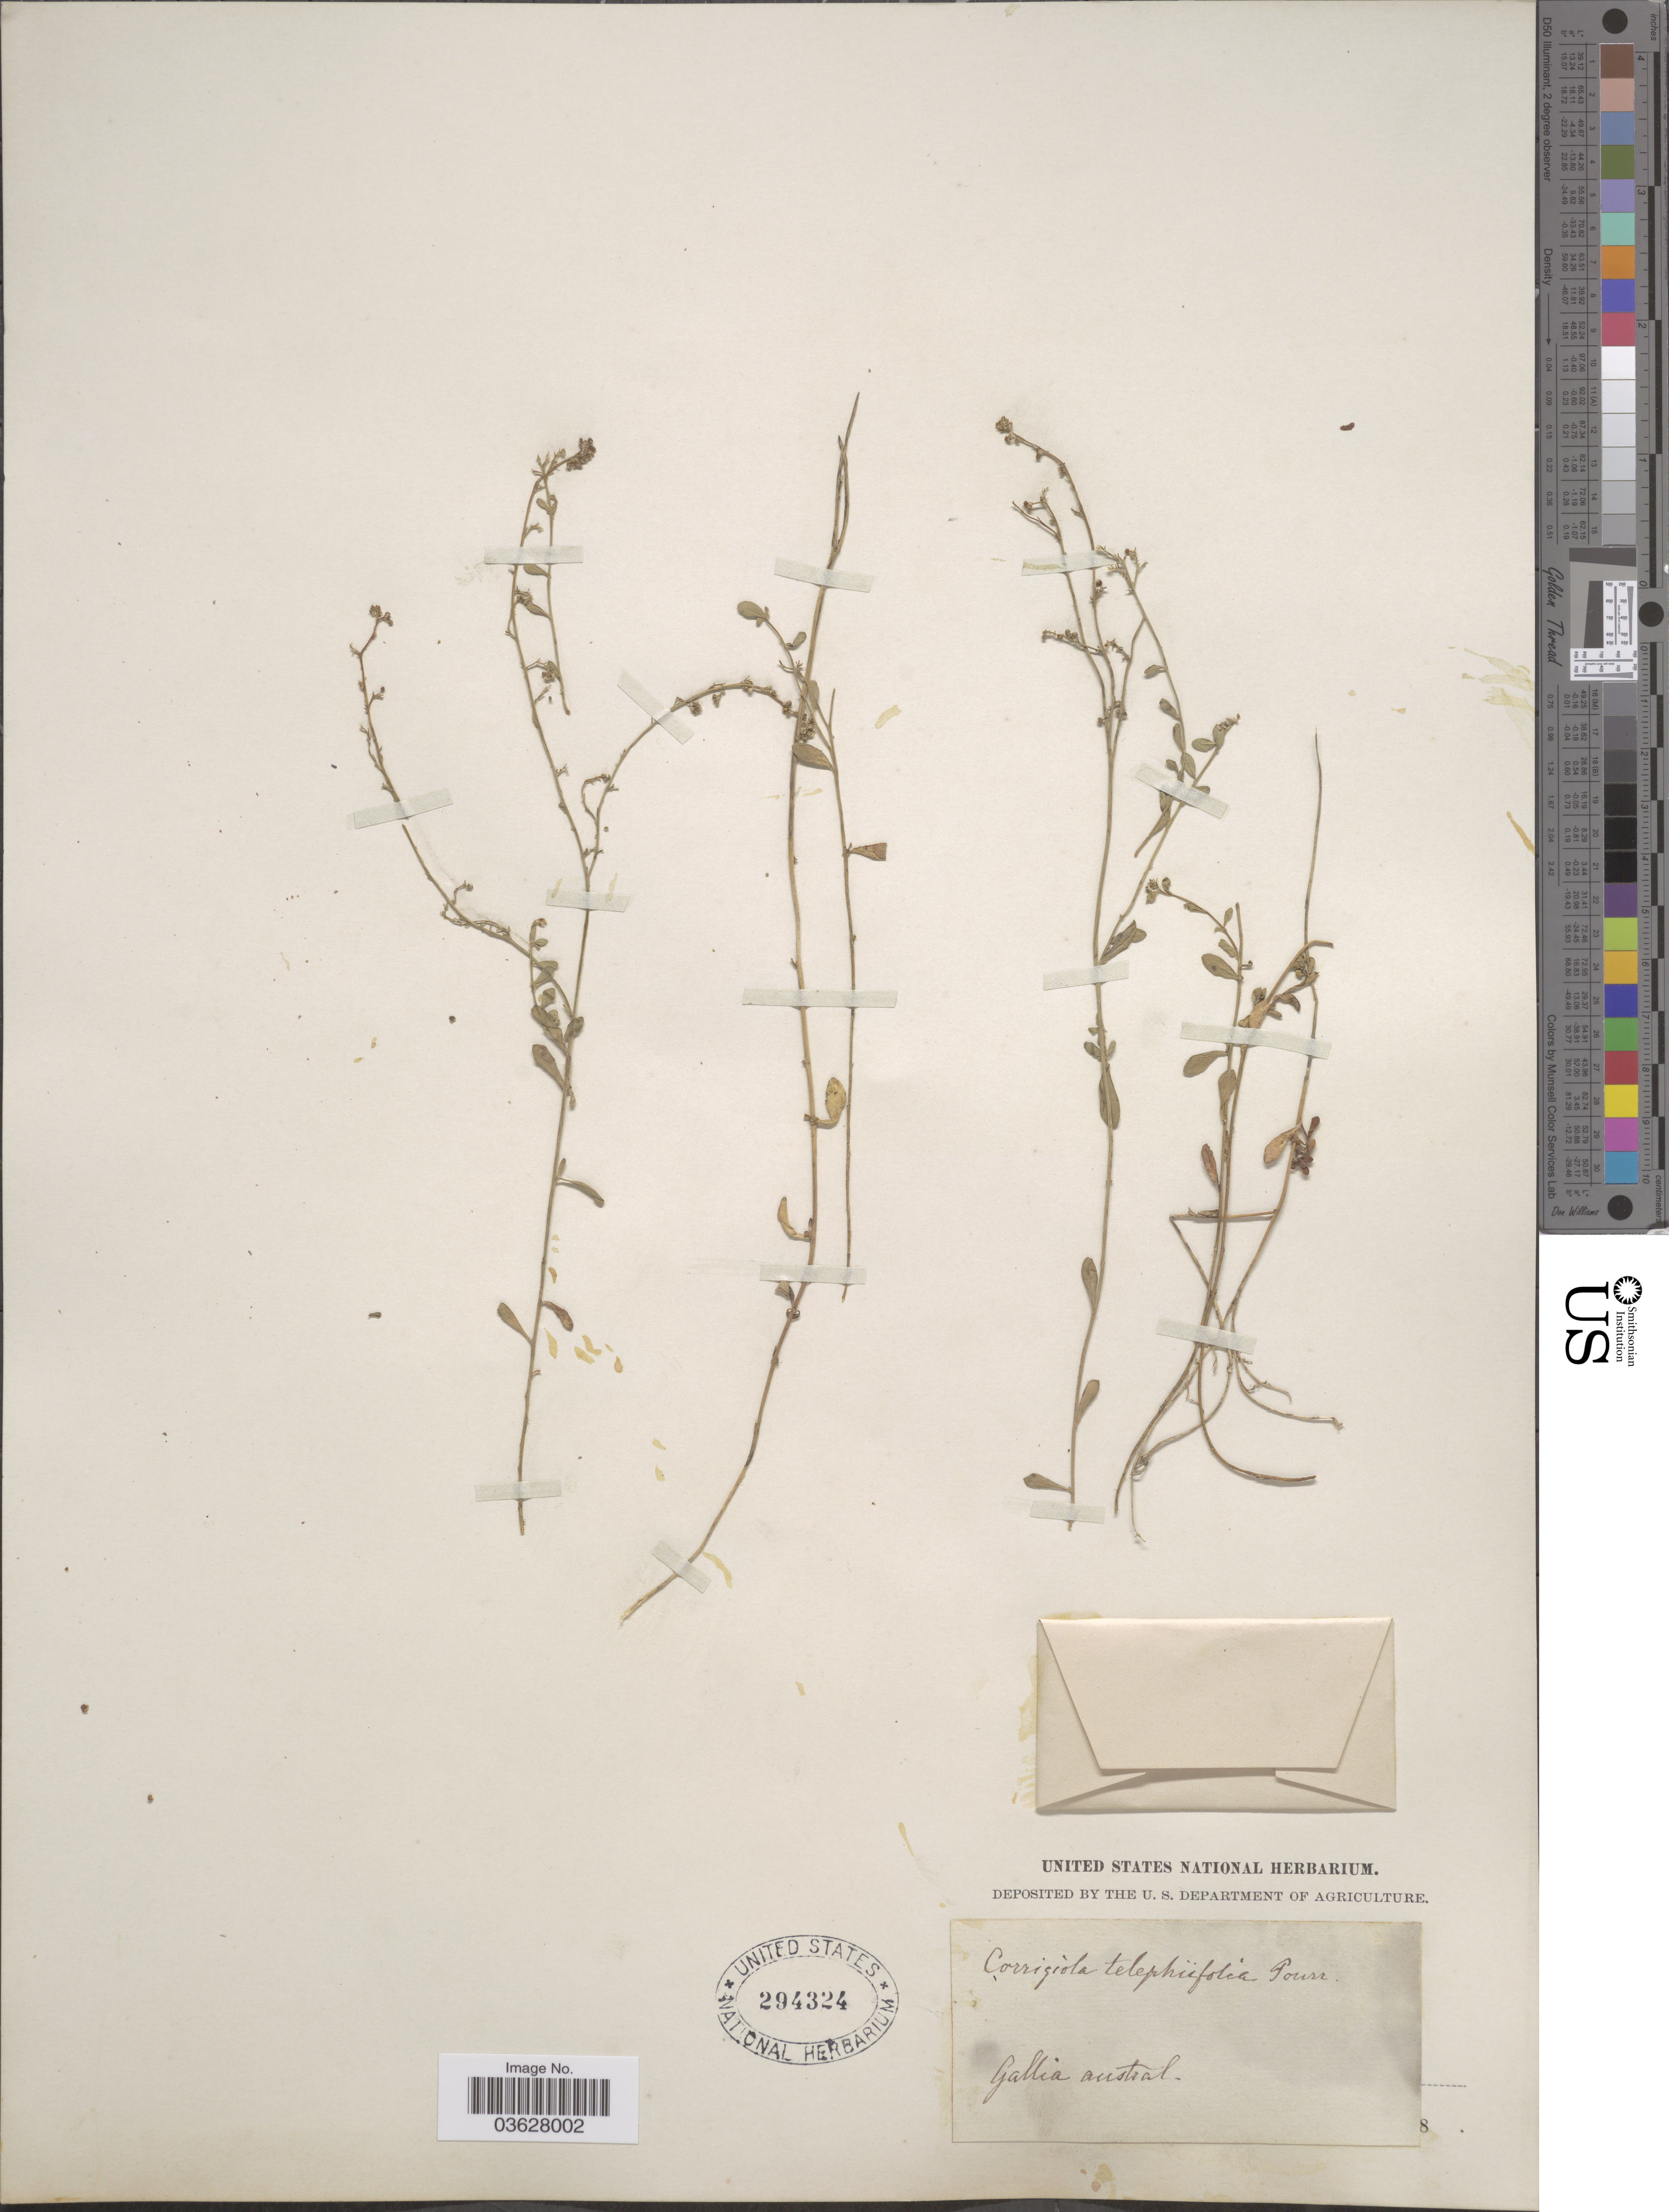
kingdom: Plantae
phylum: Tracheophyta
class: Magnoliopsida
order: Caryophyllales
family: Caryophyllaceae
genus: Corrigiola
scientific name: Corrigiola telephiifolia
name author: Pourr.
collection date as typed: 8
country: France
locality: Gallia austral.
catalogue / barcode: US 294324